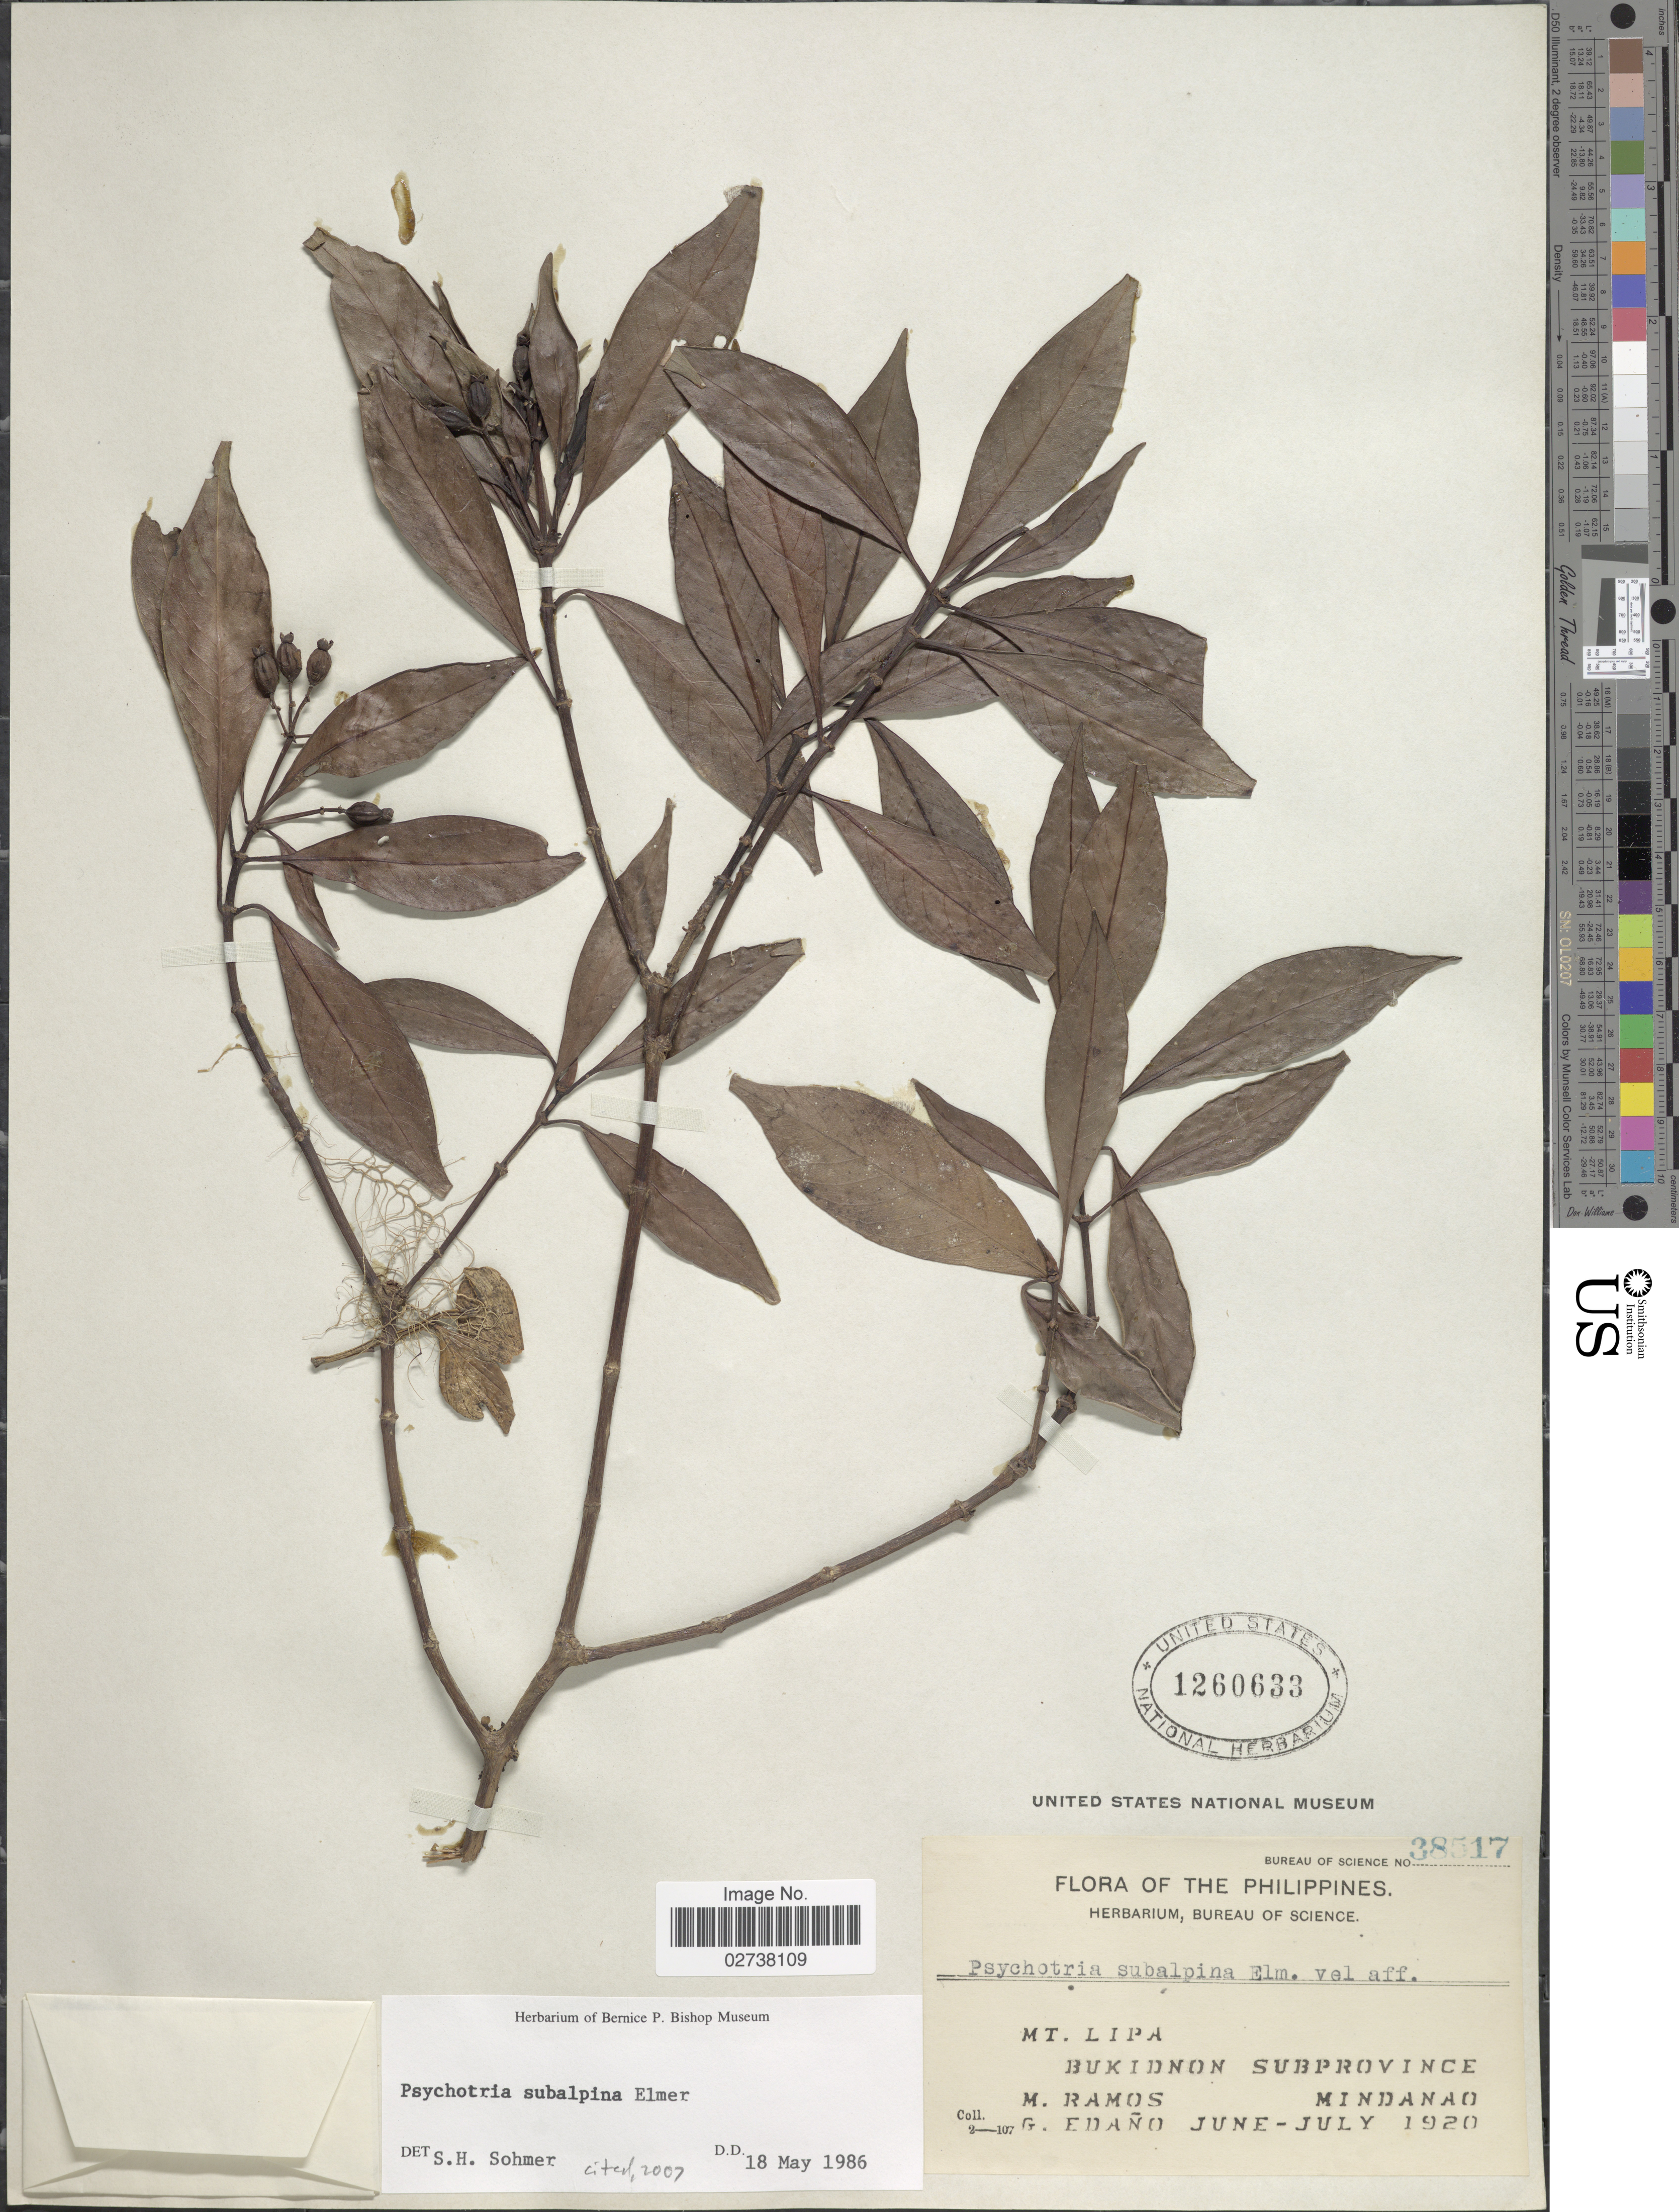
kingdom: Plantae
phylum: Tracheophyta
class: Magnoliopsida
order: Gentianales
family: Rubiaceae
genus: Psychotria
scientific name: Psychotria subalpina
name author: Elmer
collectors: M. Ramos & G. Edaño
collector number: Bureau of Science 38517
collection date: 1920-06/1920-07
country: Philippines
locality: Mt. Lipa, Bukidnon Subprovince, Mindanao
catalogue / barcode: US 1260633